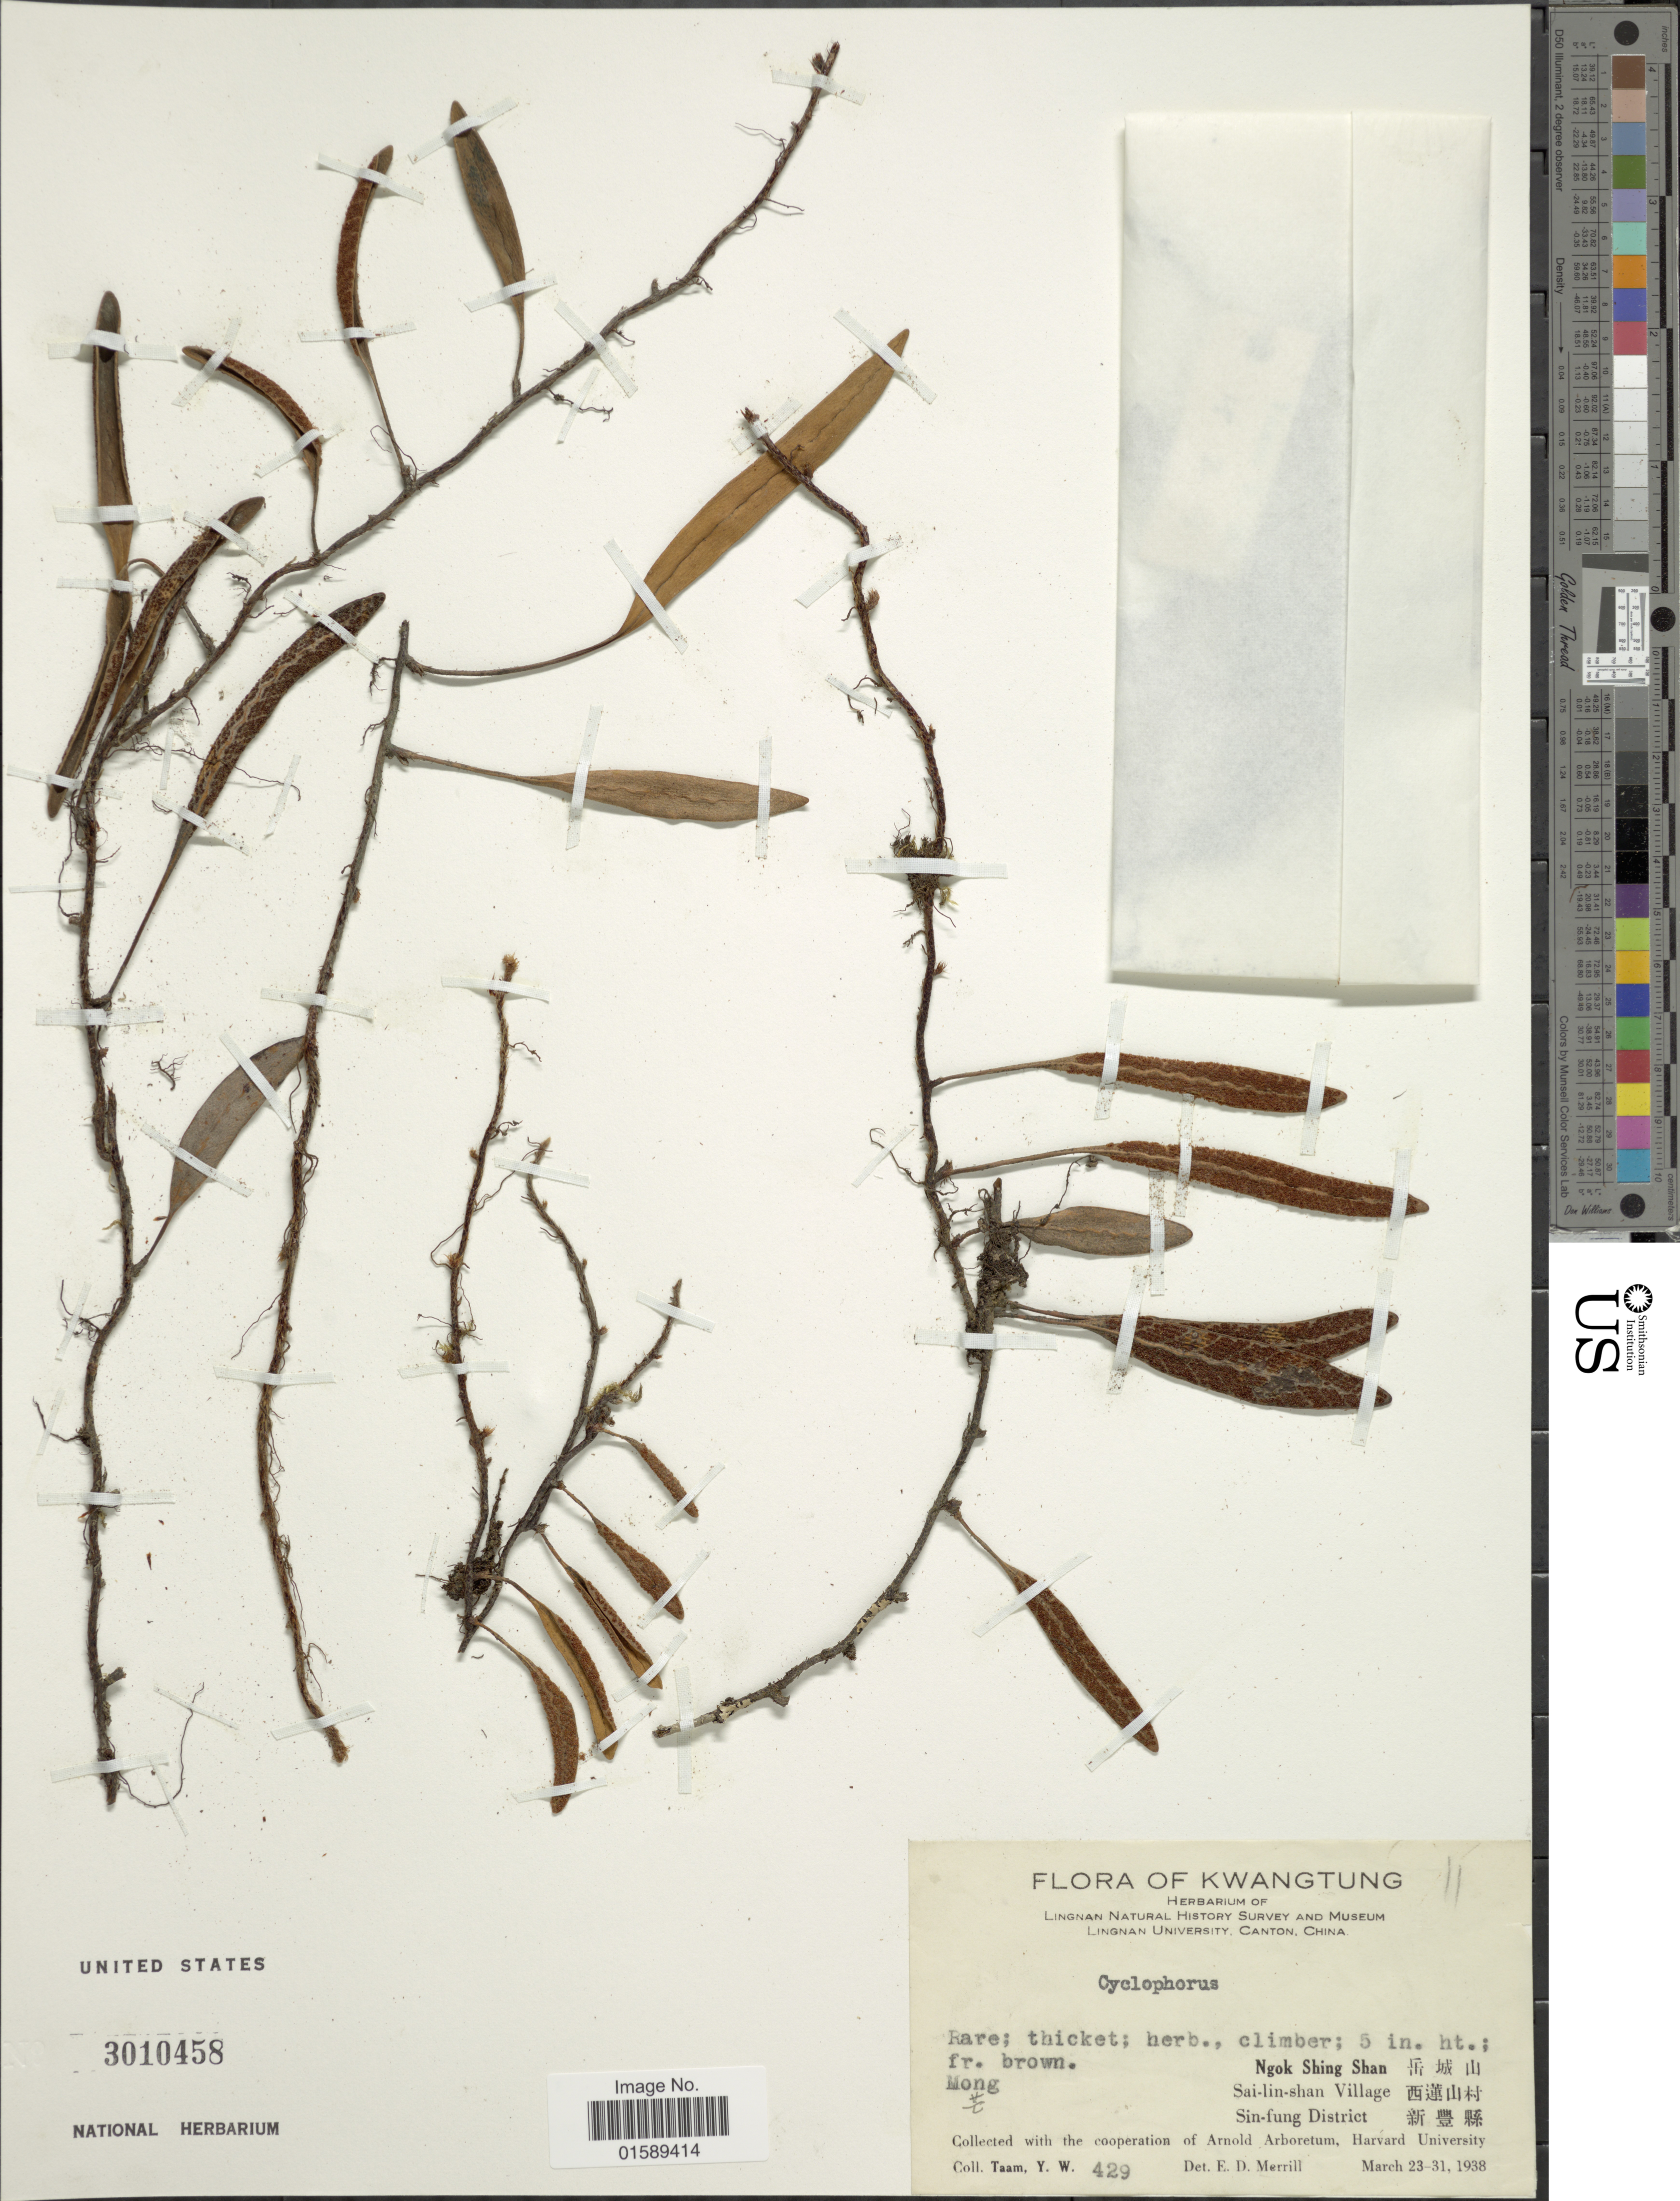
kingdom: Plantae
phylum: Tracheophyta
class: Polypodiopsida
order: Polypodiales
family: Polypodiaceae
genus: Pyrrosia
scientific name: Pyrrosia sp.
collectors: Y. W. Taam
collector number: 429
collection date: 1938-03-23/1938-03-31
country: China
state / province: Guangdong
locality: Kwangtung, Ngok Shing Shan X, Sai-lin-shan Village X, Sin-fung District X.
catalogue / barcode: US 3010458